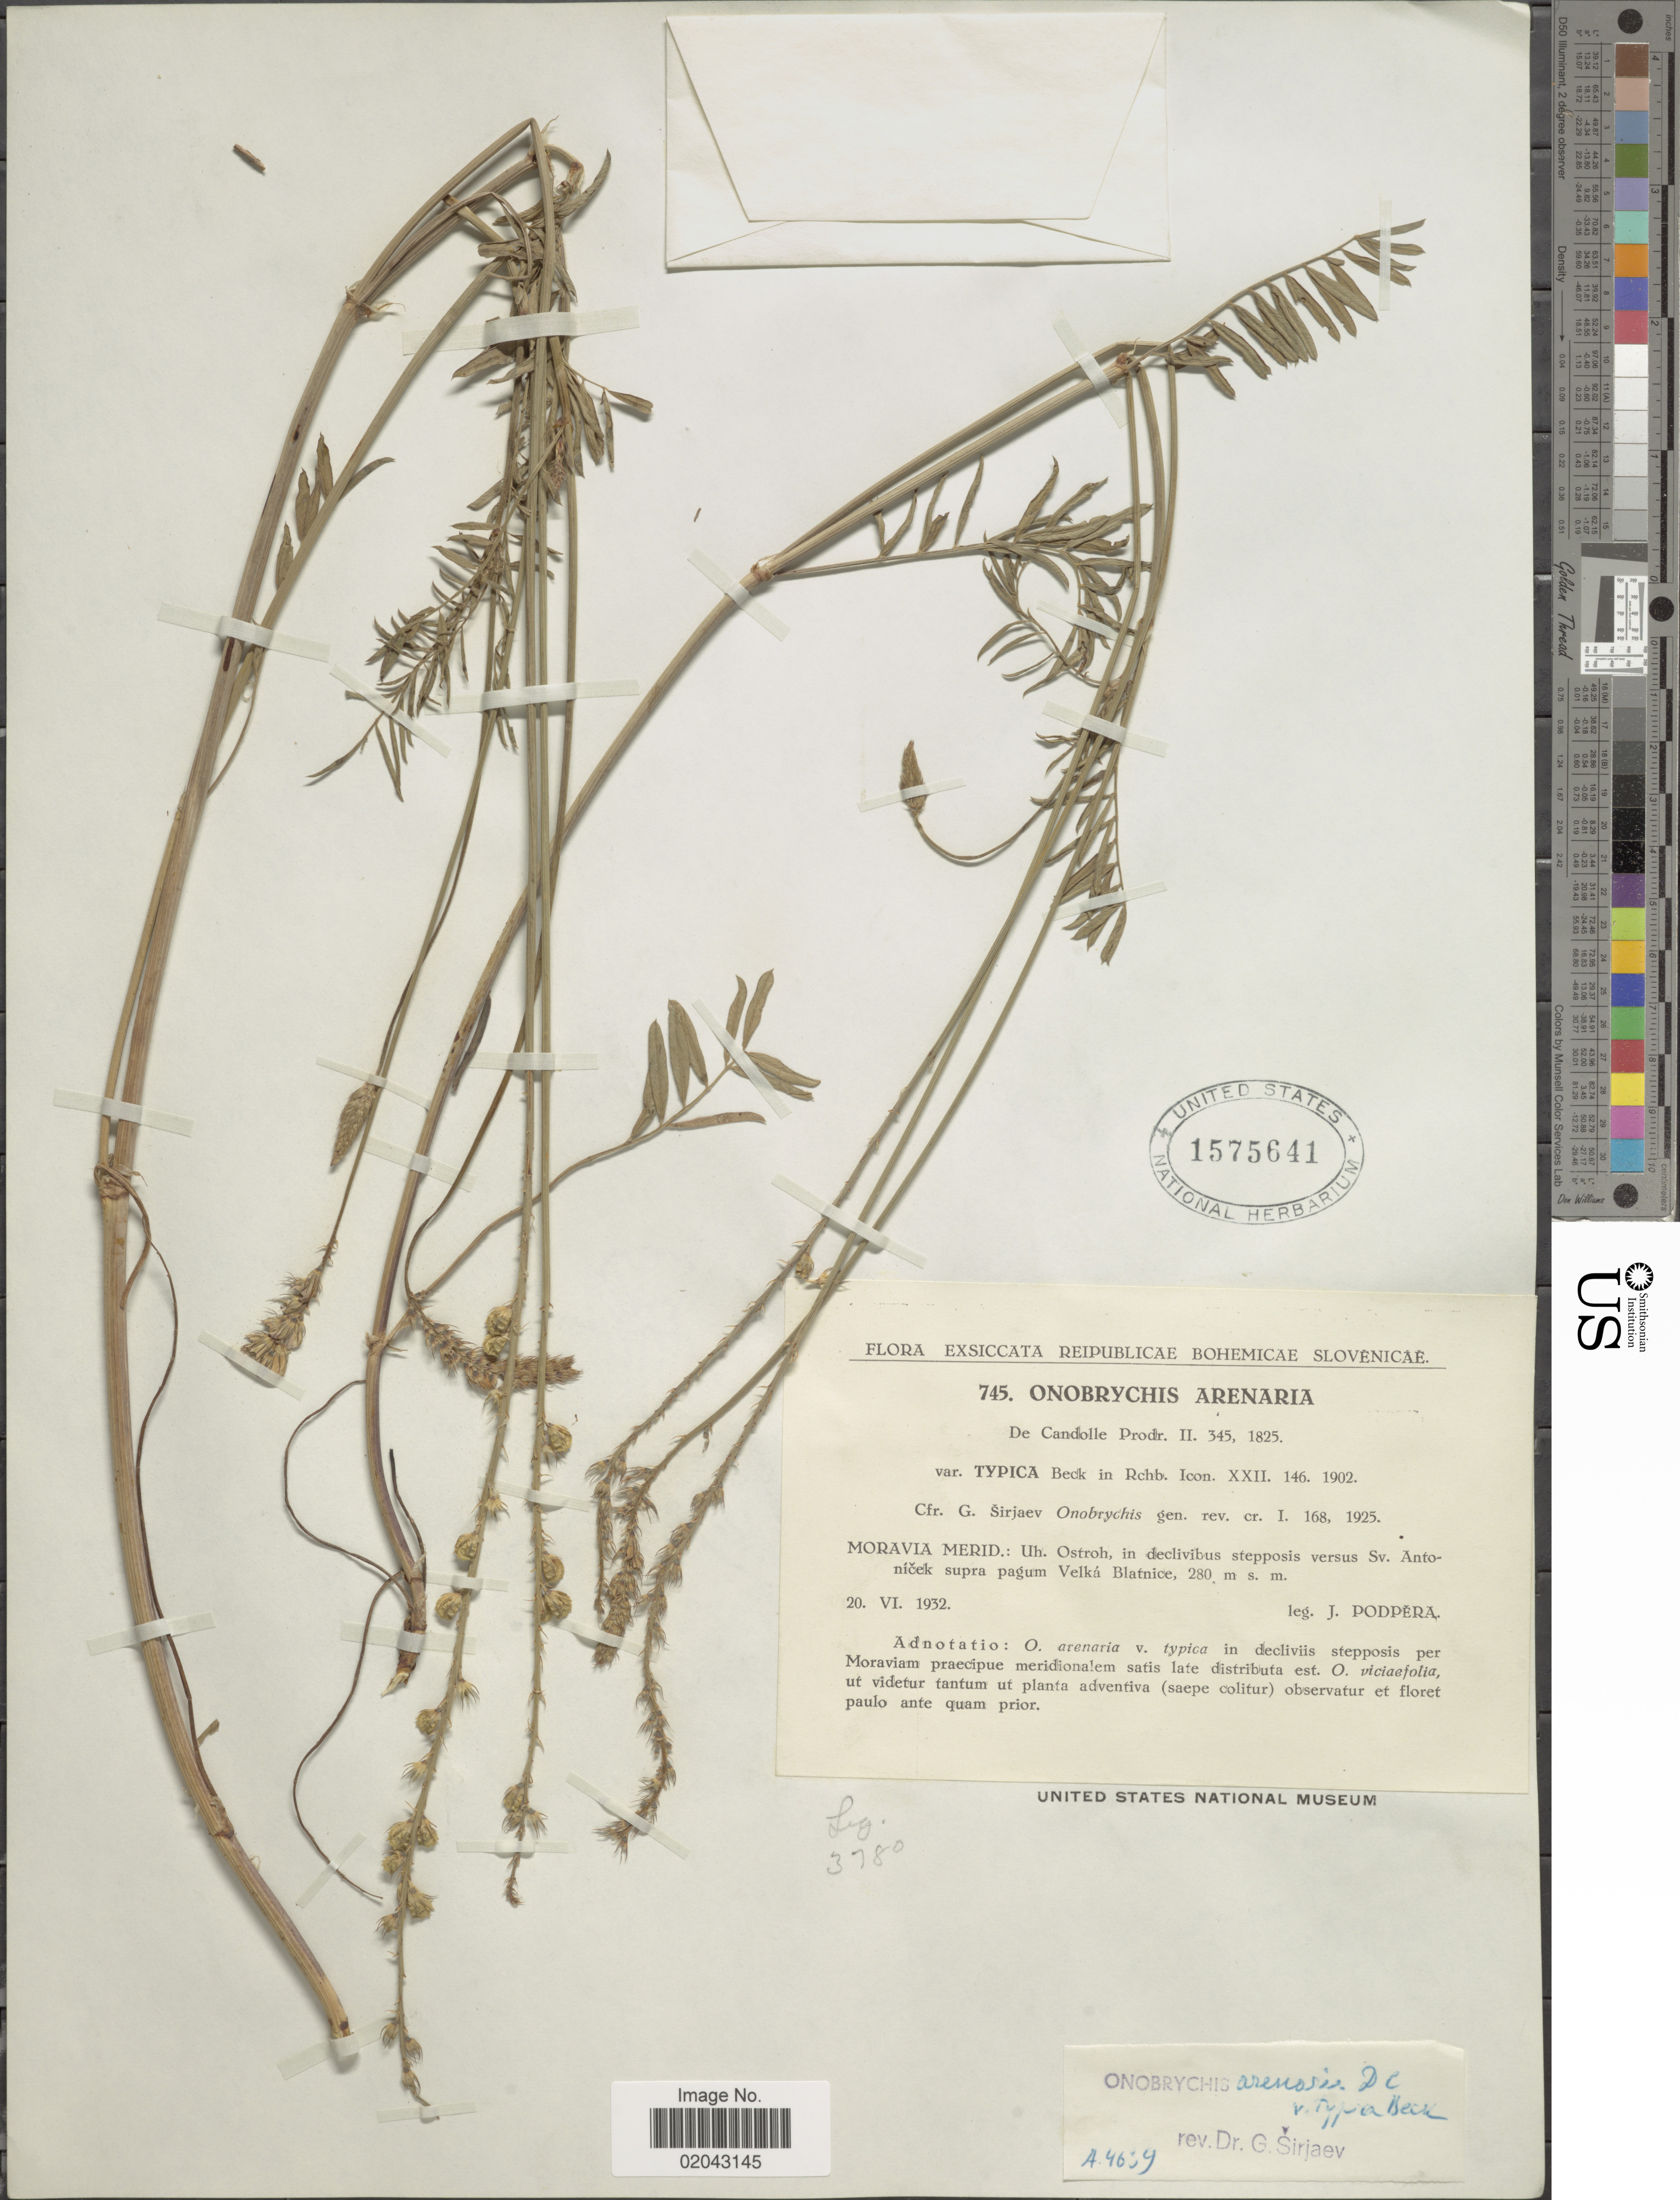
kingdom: Plantae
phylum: Tracheophyta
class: Magnoliopsida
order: Fabales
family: Fabaceae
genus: Onobrychis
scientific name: Onobrychis arenaria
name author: (Kit.) DC.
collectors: J. Podpera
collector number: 745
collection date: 1932-06-20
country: Czechia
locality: Reipublicae Bohemicae Slovenicae, Moravia Merid.: Uh. Ostrob. in declivibus stepposis versus Sv. Antonicek supra pagum Velka Blatnice.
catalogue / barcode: US 1575641